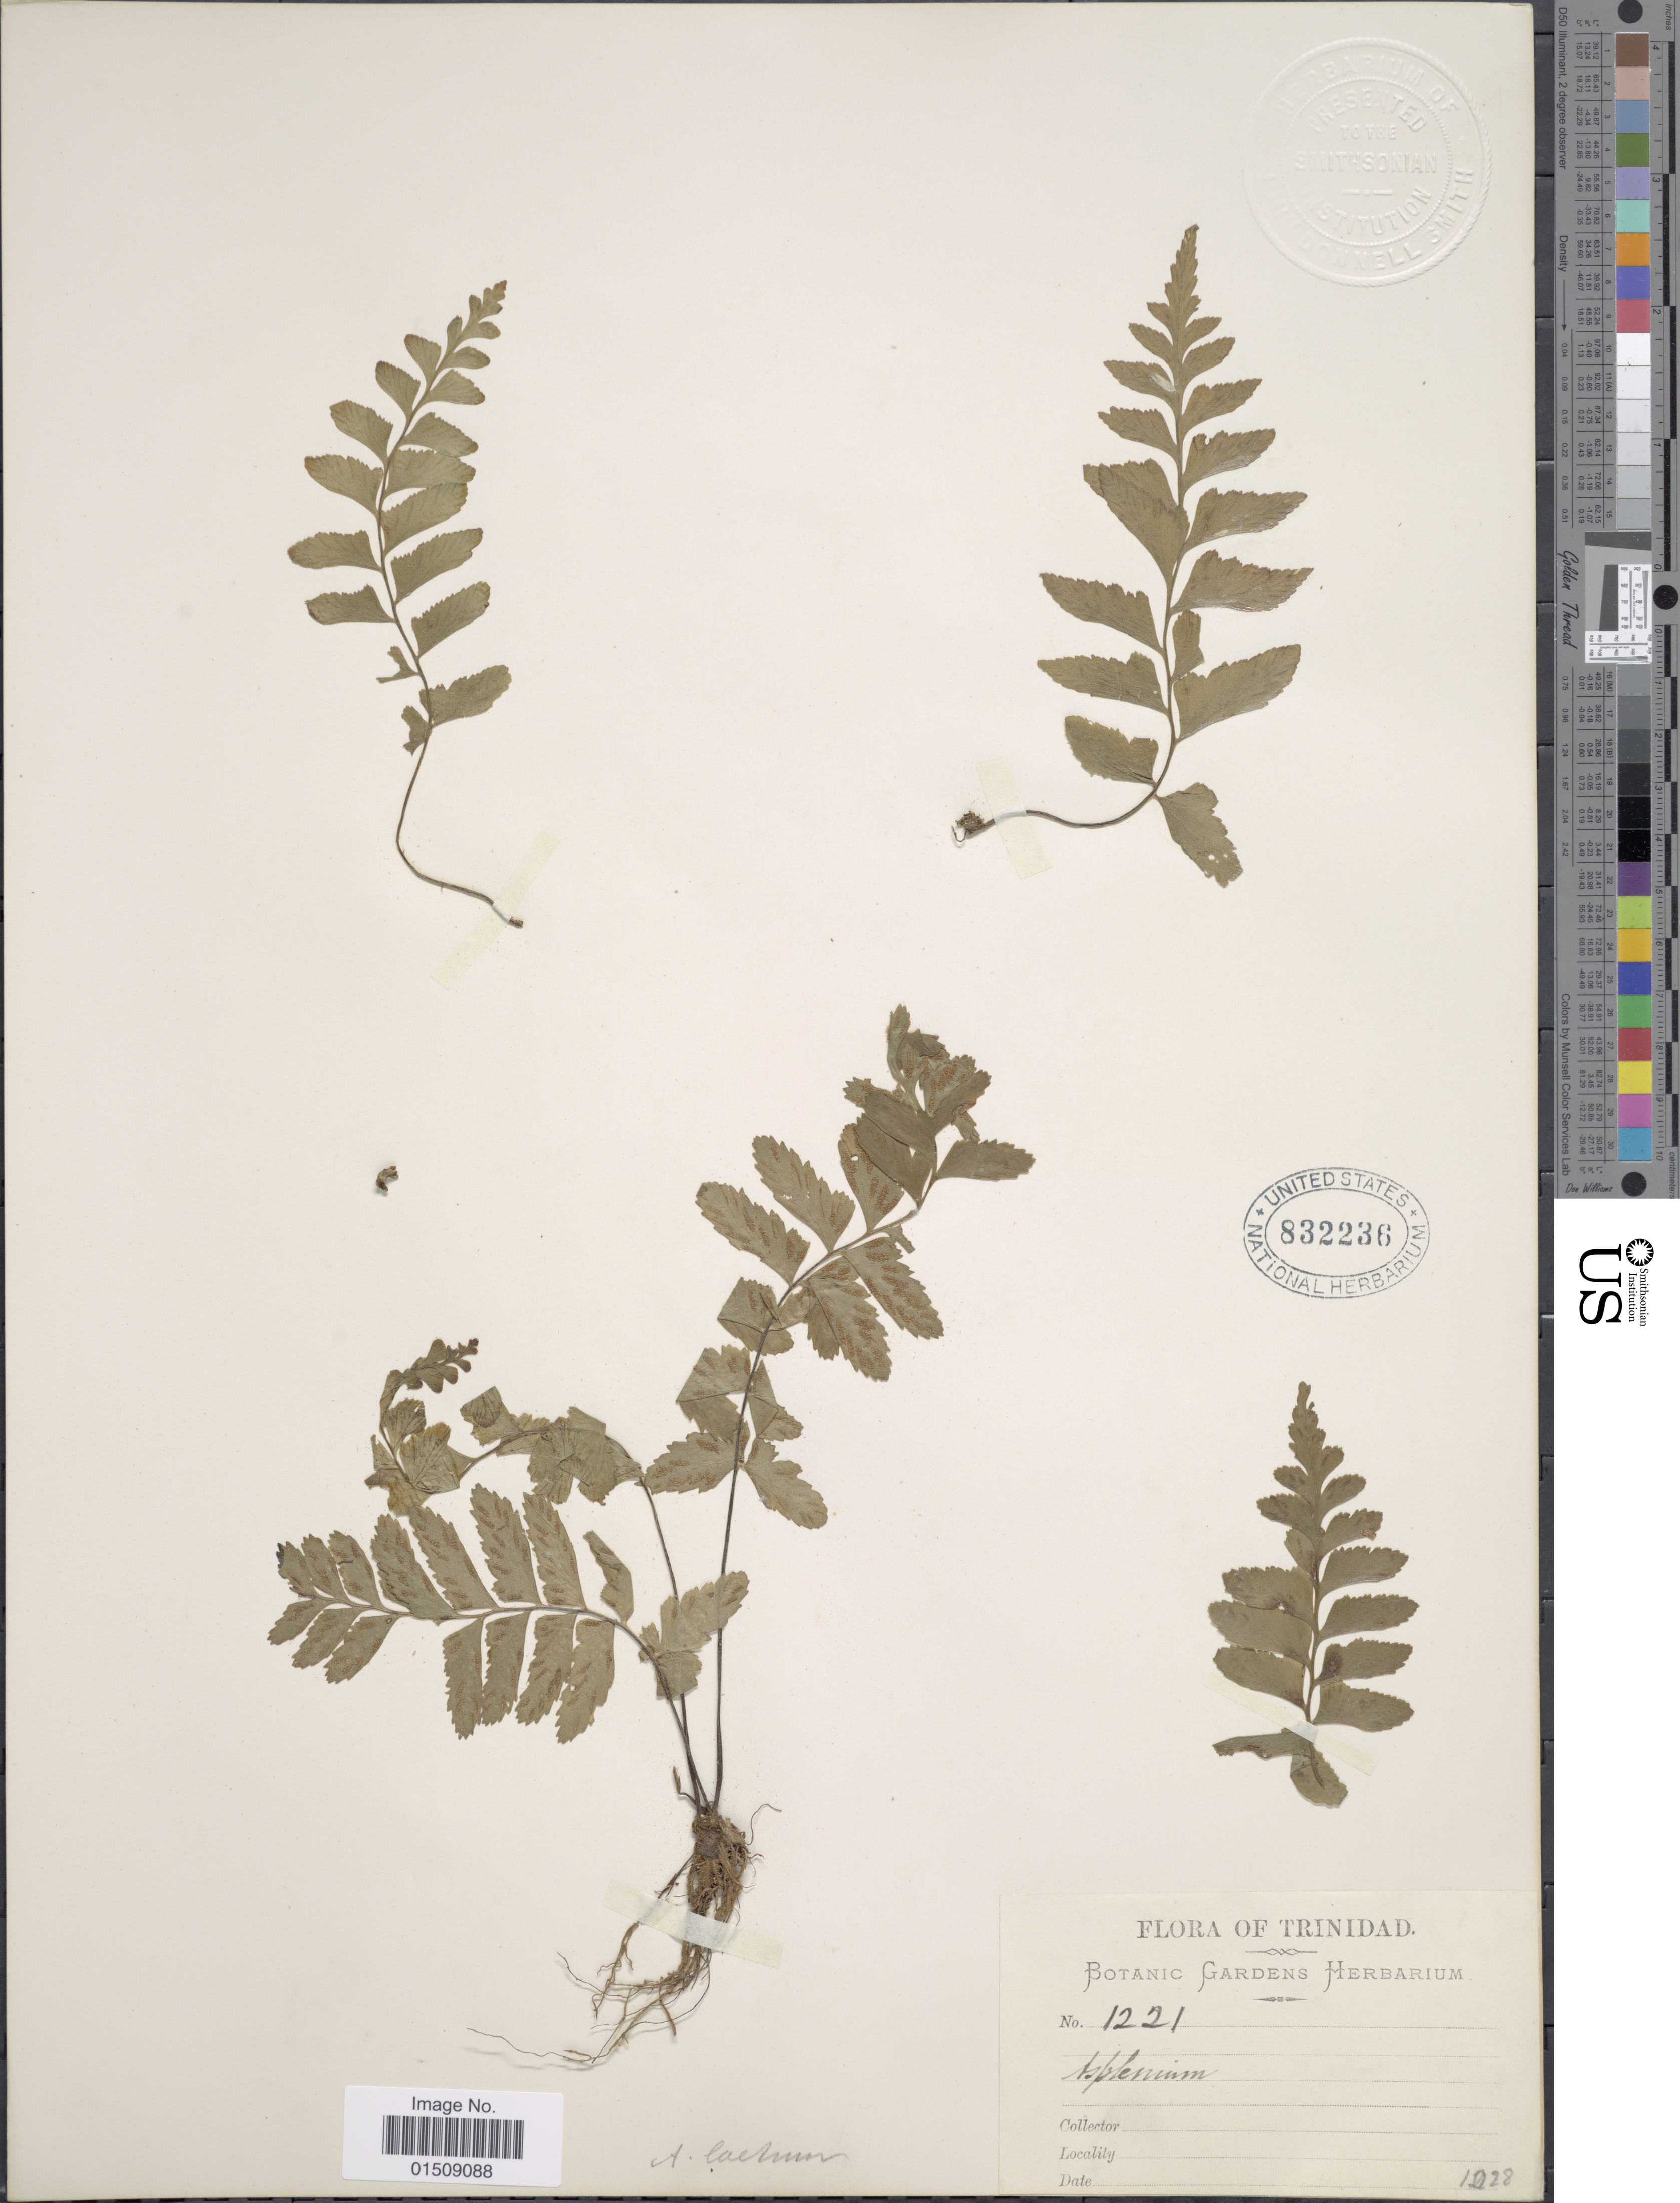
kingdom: Plantae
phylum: Tracheophyta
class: Polypodiopsida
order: Polypodiales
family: Aspleniaceae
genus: Asplenium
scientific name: Asplenium laetum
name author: Sw.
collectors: Botanic Gardens Herbarium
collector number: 1221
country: Trinidad and Tobago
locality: Trinidad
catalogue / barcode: US 832236